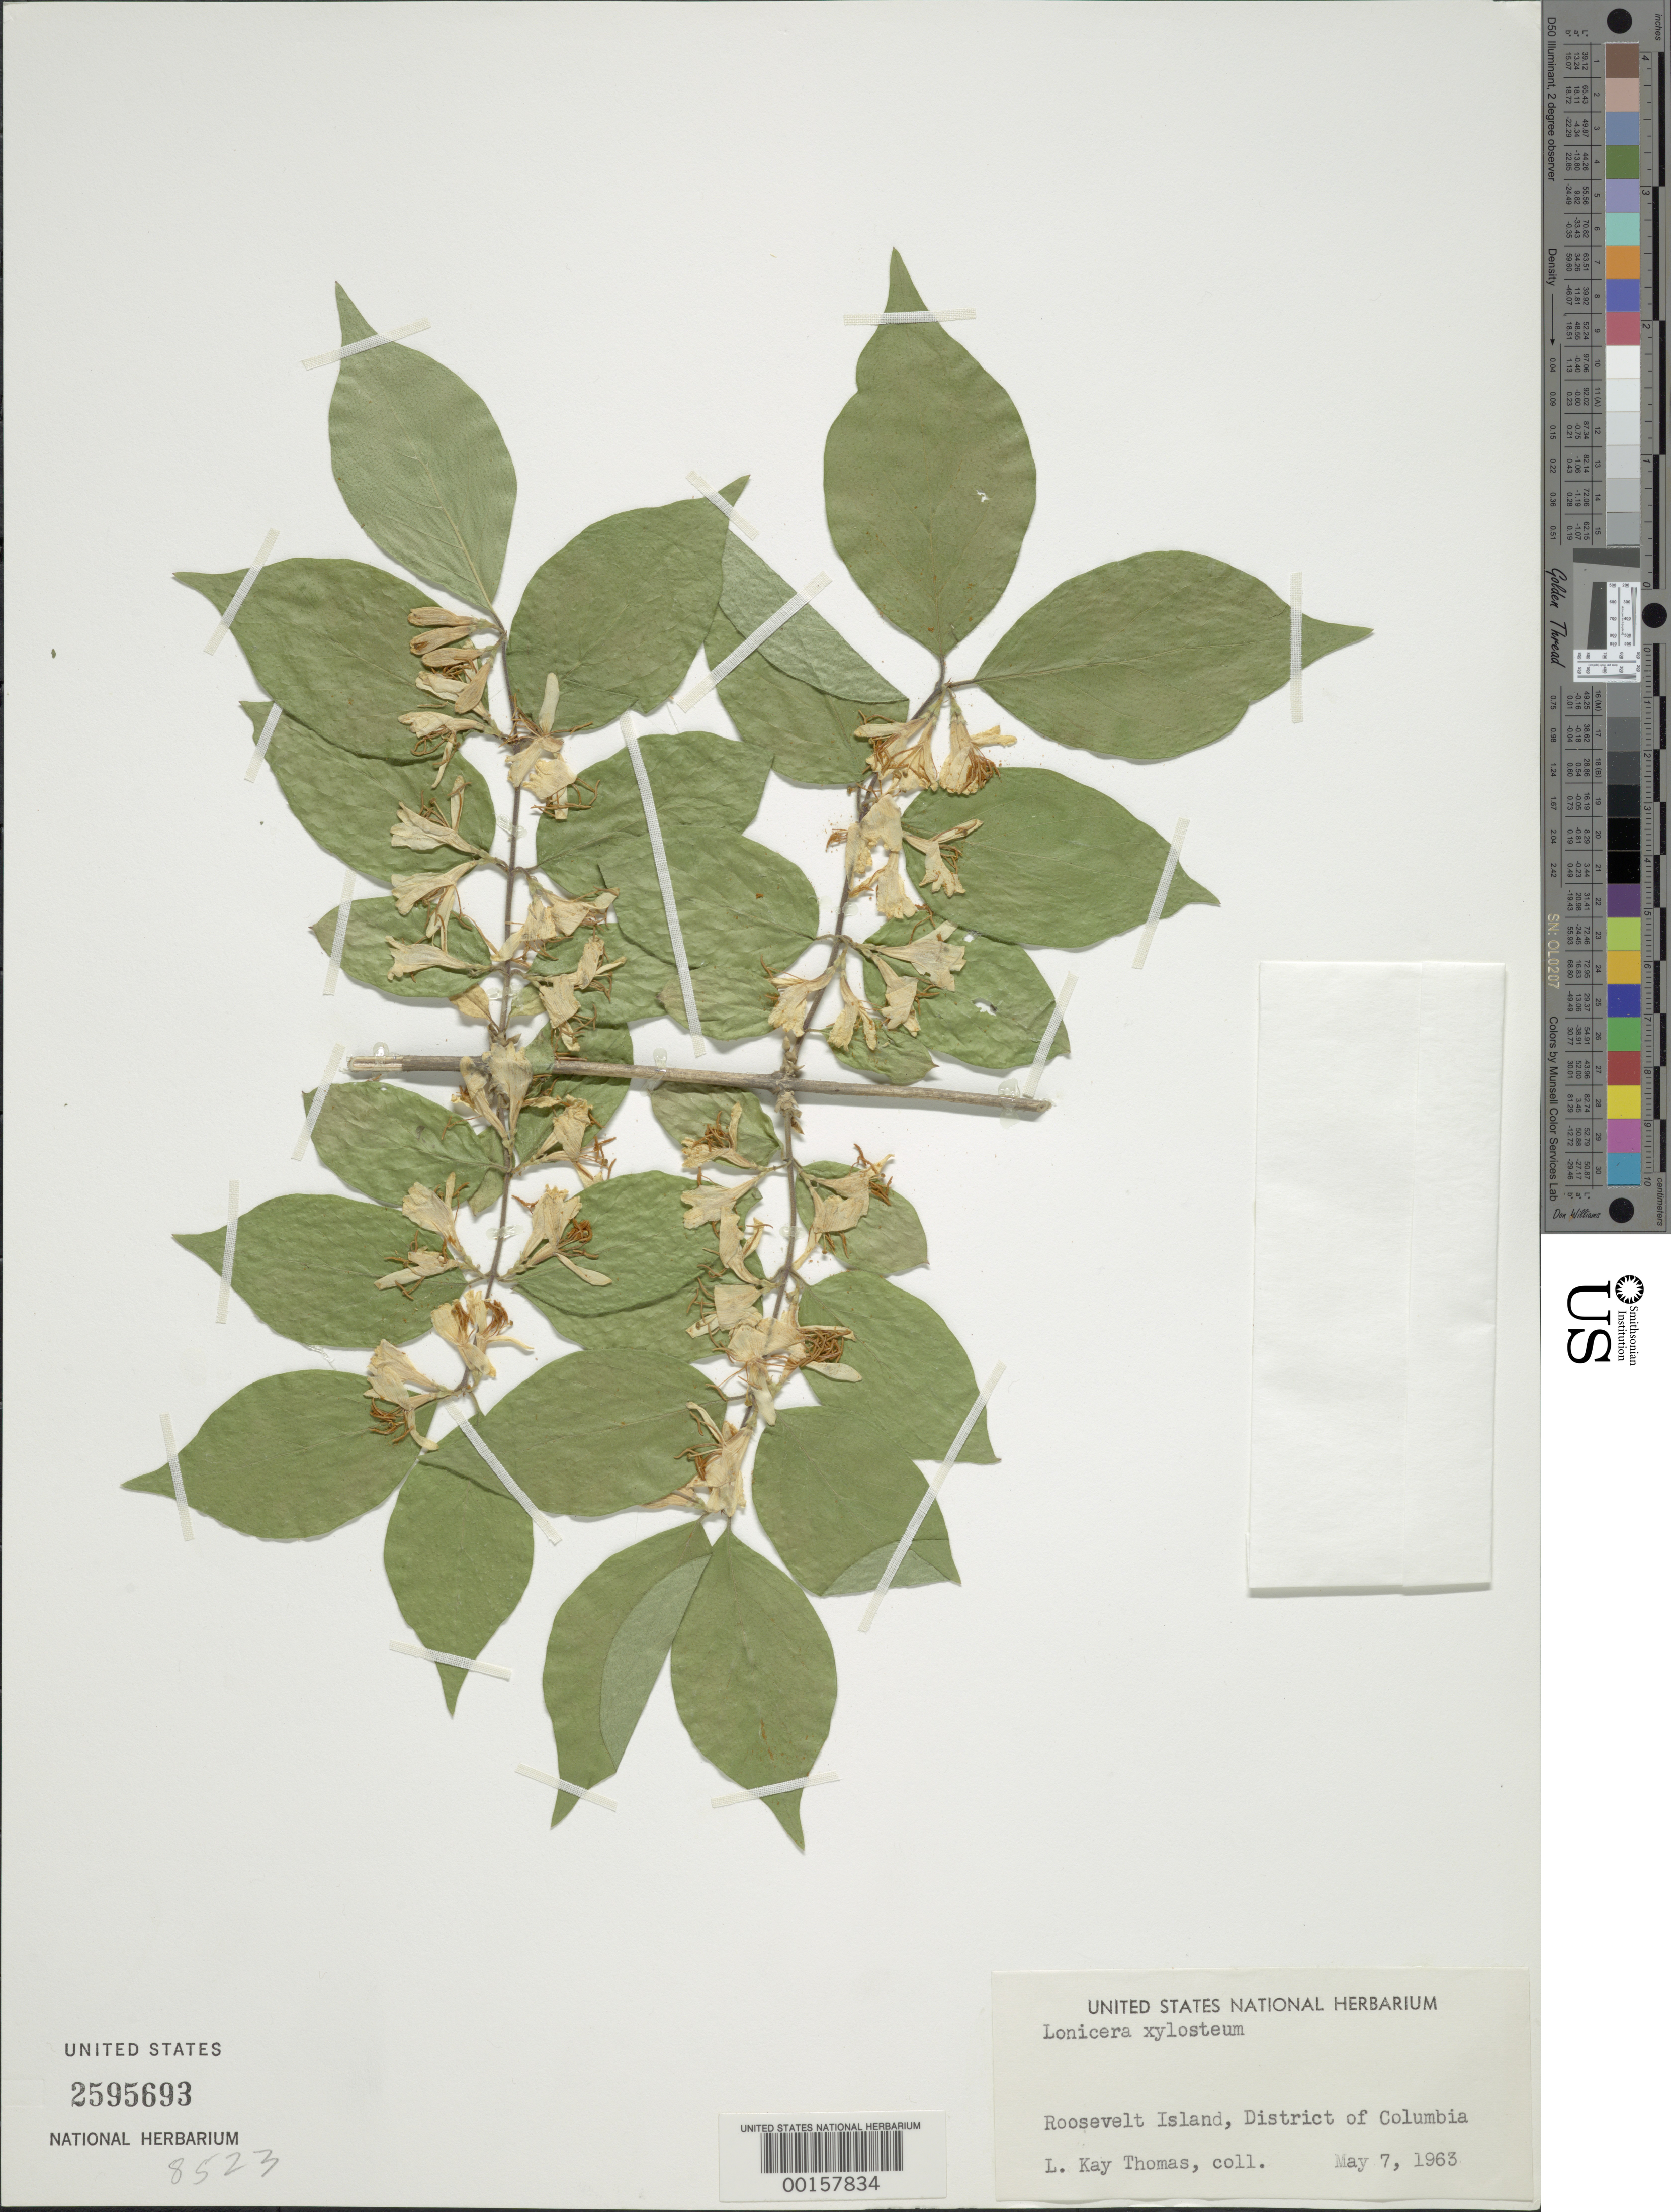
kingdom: Plantae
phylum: Tracheophyta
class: Magnoliopsida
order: Dipsacales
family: Caprifoliaceae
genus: Lonicera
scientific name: Lonicera xylosteum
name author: L.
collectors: L. Thomas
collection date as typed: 07 May 1963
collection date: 1963-05-07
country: United States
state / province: District of Columbia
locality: Roosevelt Island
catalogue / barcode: US 2595693